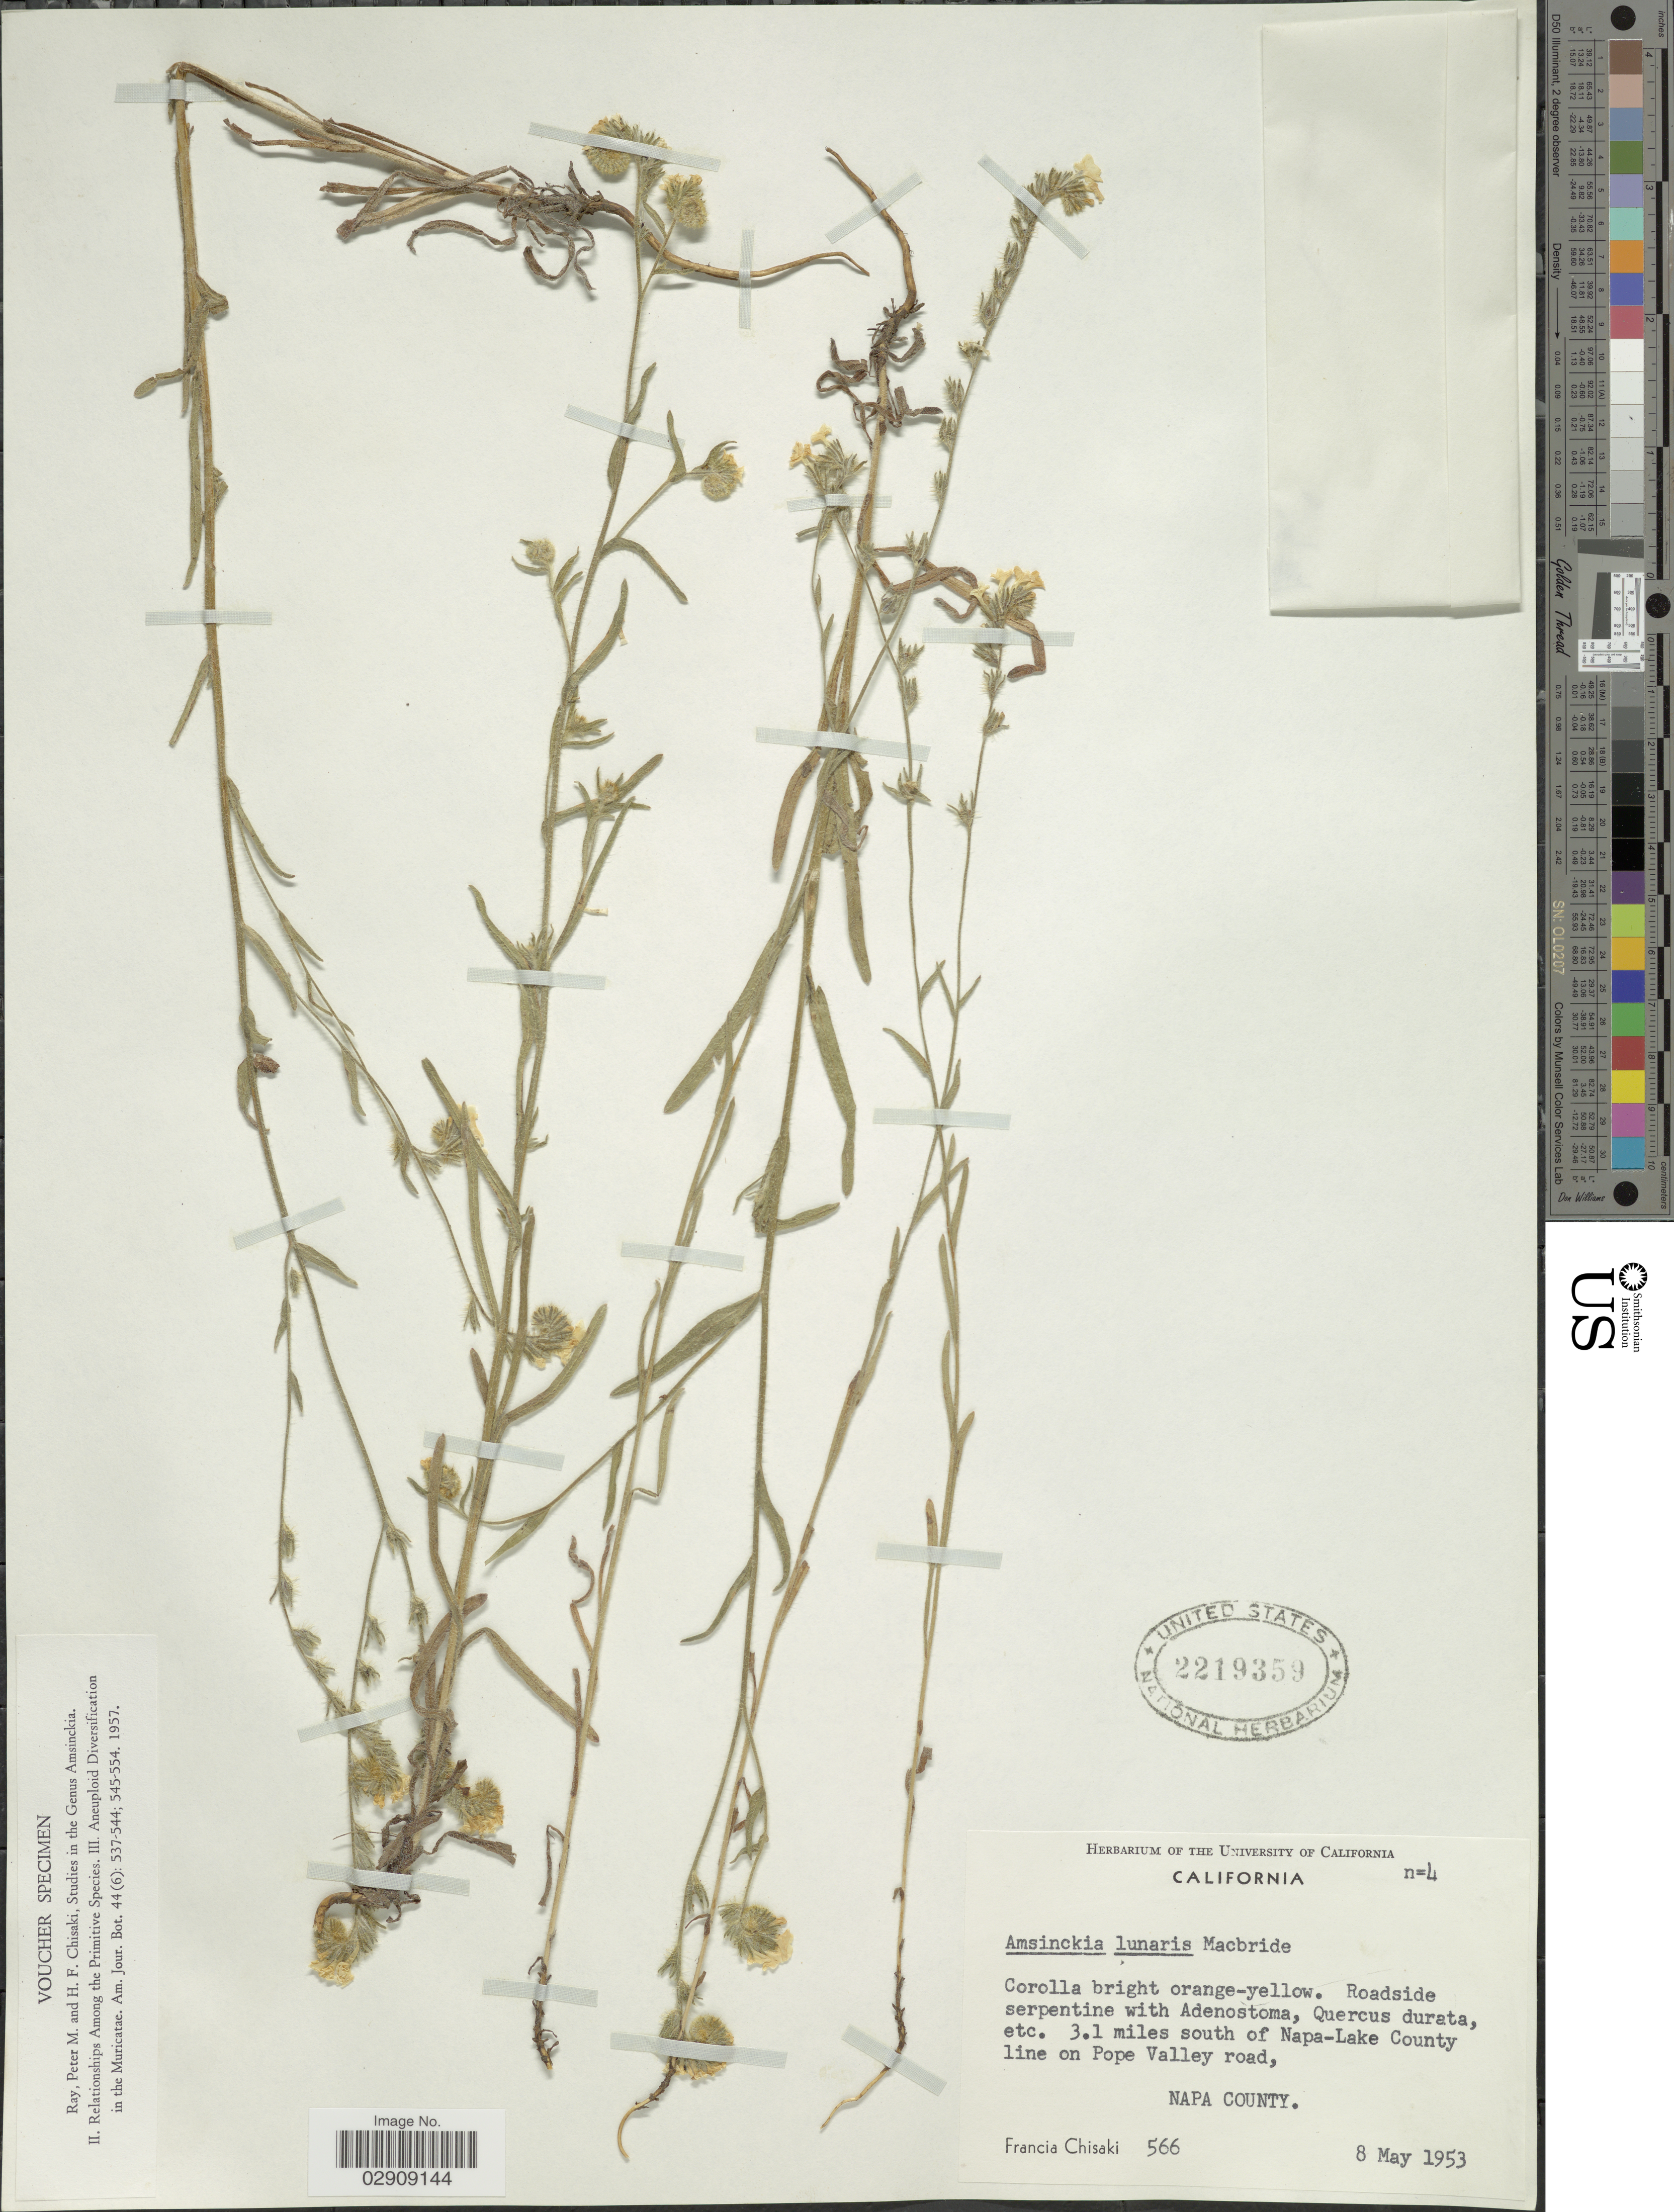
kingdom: Plantae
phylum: Tracheophyta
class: Magnoliopsida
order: Boraginales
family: Boraginaceae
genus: Amsinckia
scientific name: Amsinckia lunaris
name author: J.F. Macbr.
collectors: F. Chisaki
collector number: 566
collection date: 1953-05-08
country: United States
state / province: California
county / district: Napa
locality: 3.1 miles south of Napa-Lake County line on Pope Valley road, Napa County.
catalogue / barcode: US 2219359